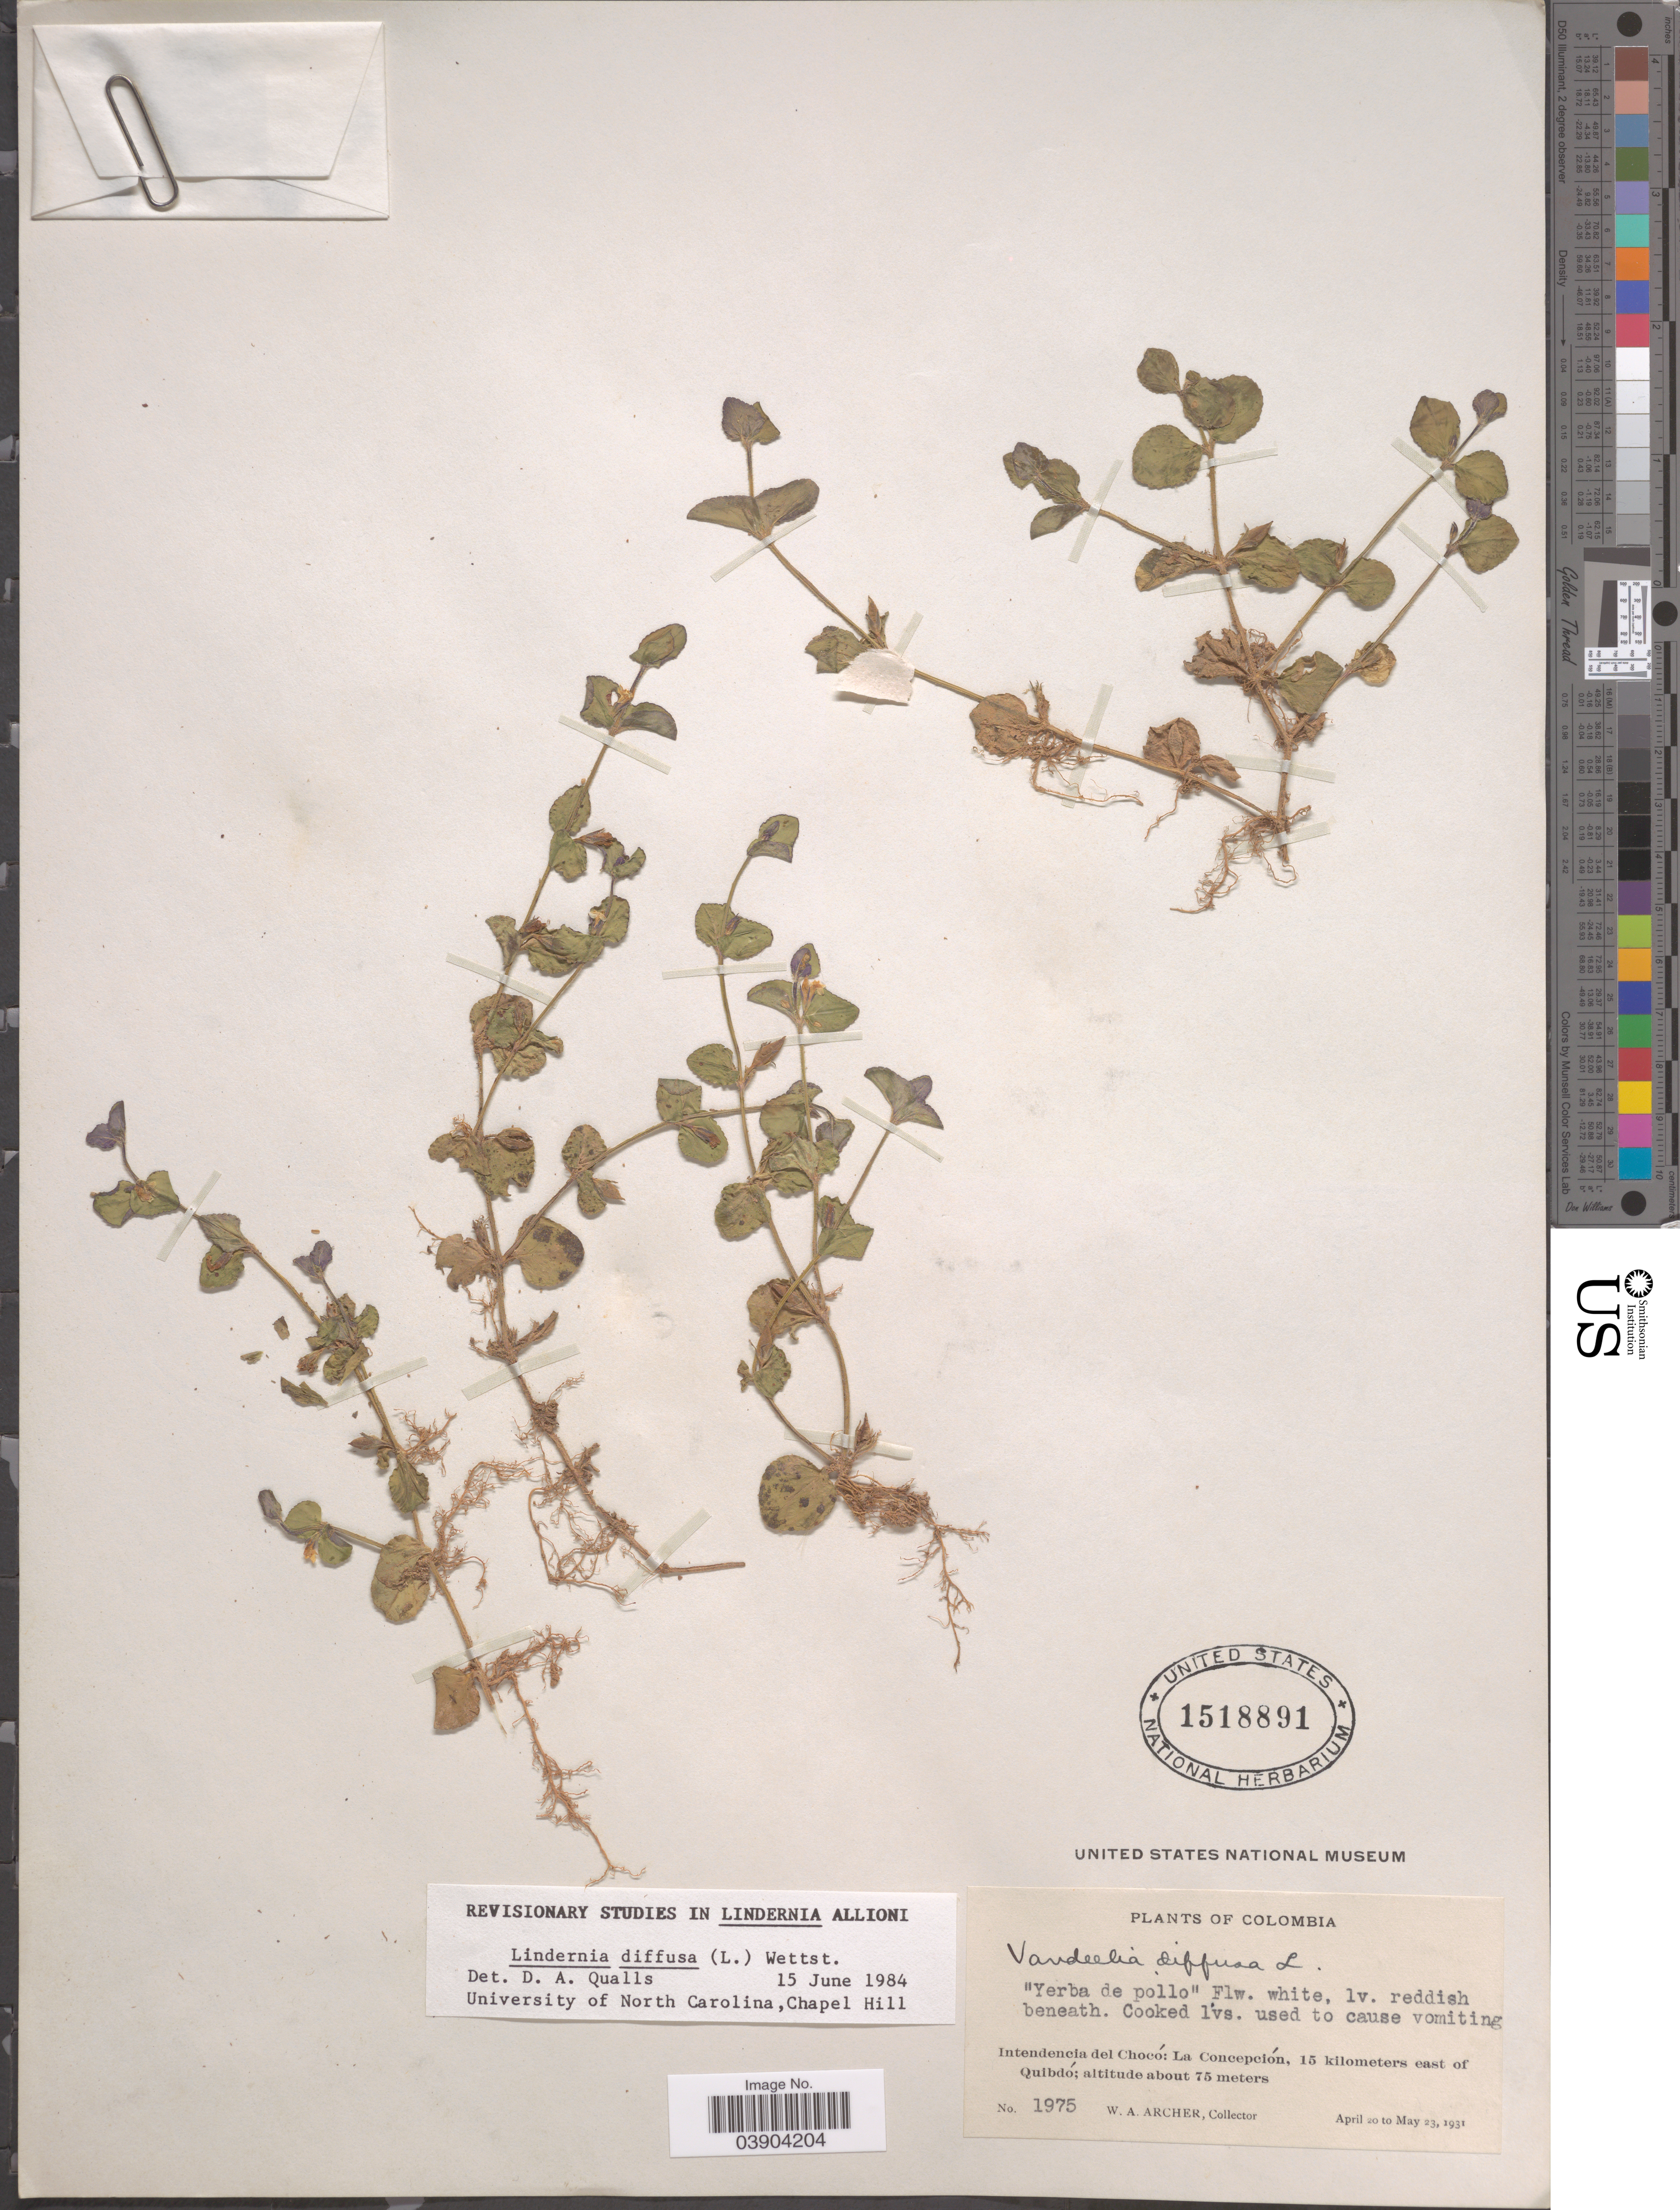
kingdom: Plantae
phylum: Tracheophyta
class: Magnoliopsida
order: Lamiales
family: Linderniaceae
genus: Lindernia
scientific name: Lindernia diffusa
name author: (L.) Wettst.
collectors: W. Archer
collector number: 1975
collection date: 1931-04-20/1931-05-23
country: Colombia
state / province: Chocó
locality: Intendencia del Chocó: La Concepción, 15 kilometers east of Quibdó.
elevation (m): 75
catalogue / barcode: US 1518891